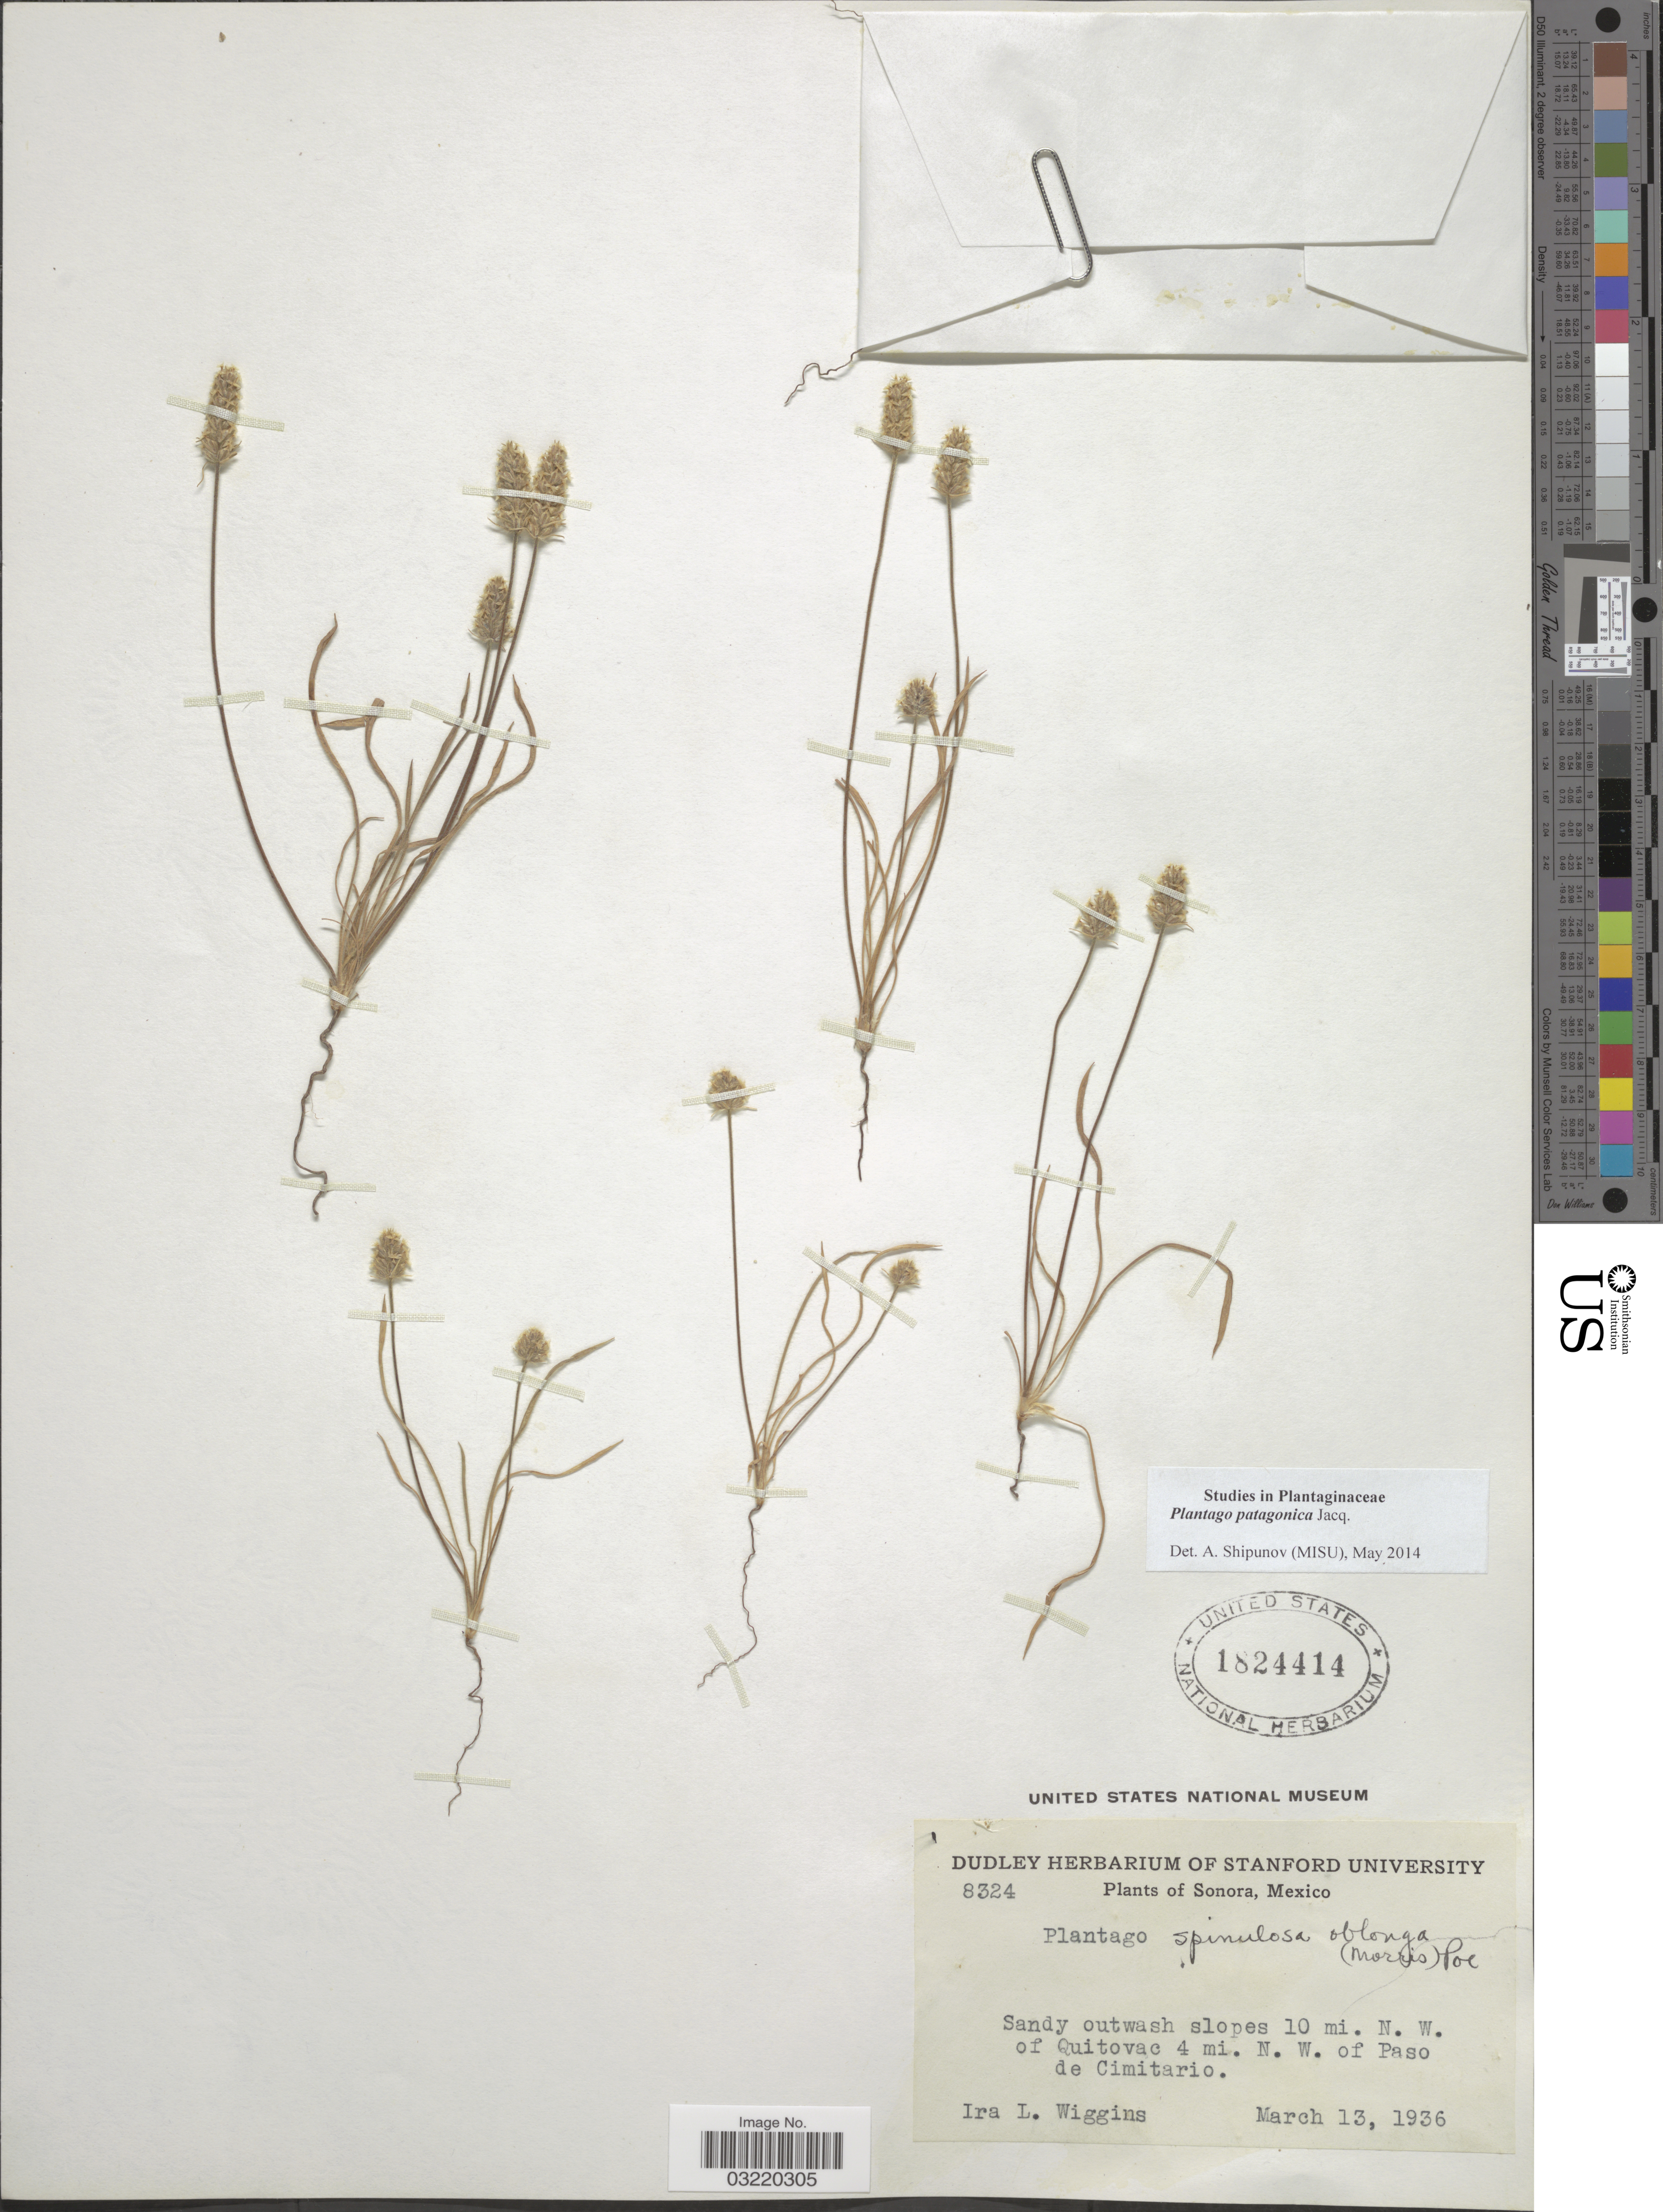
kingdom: Plantae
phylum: Tracheophyta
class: Magnoliopsida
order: Lamiales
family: Plantaginaceae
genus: Plantago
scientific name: Plantago patagonica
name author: Jacq.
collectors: I. L. Wiggins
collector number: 8324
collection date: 1936-03-13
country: Mexico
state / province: Sonora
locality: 10 mi. N.W. of Quitovac 4 mi. N.W. of Paso de Cimitario.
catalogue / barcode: US 1824414